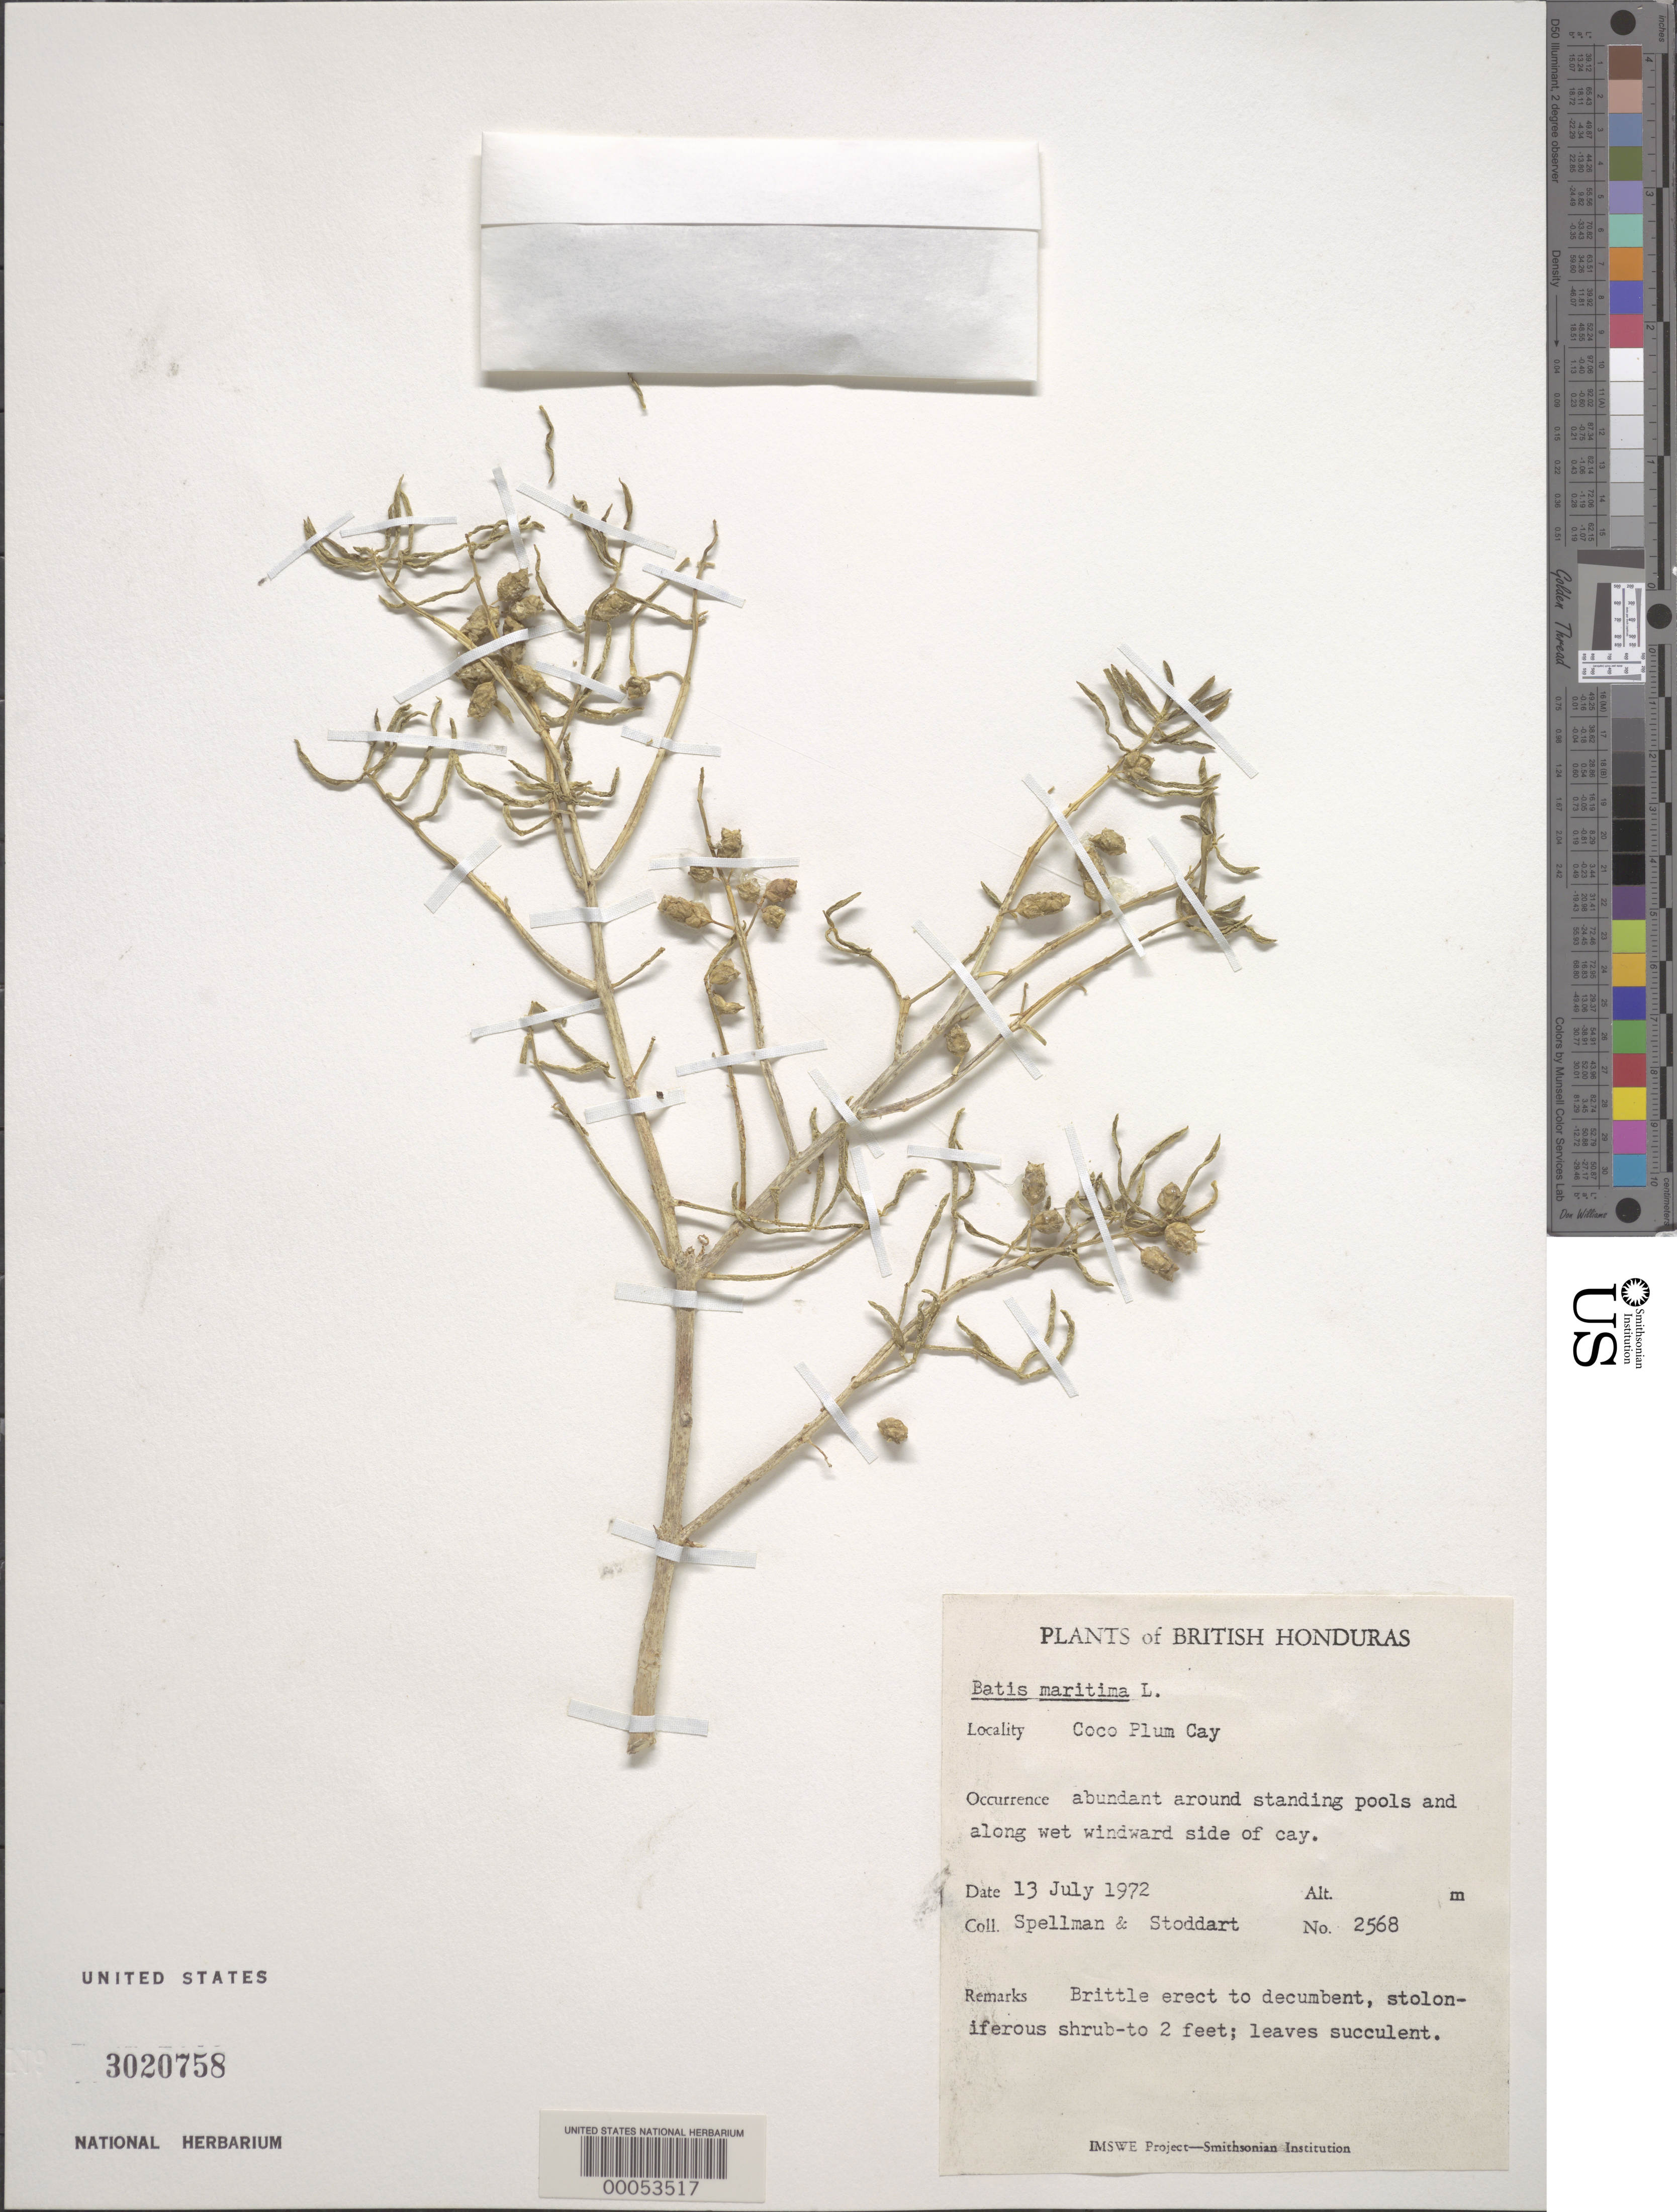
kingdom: Plantae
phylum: Tracheophyta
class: Magnoliopsida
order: Brassicales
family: Bataceae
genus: Batis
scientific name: Batis maritima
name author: L.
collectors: D. L. Spellman & D. R. Stoddart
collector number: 2568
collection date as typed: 13 Jul 1972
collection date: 1972-07-13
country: Belize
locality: Coco Plum Cay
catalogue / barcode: US 3020758